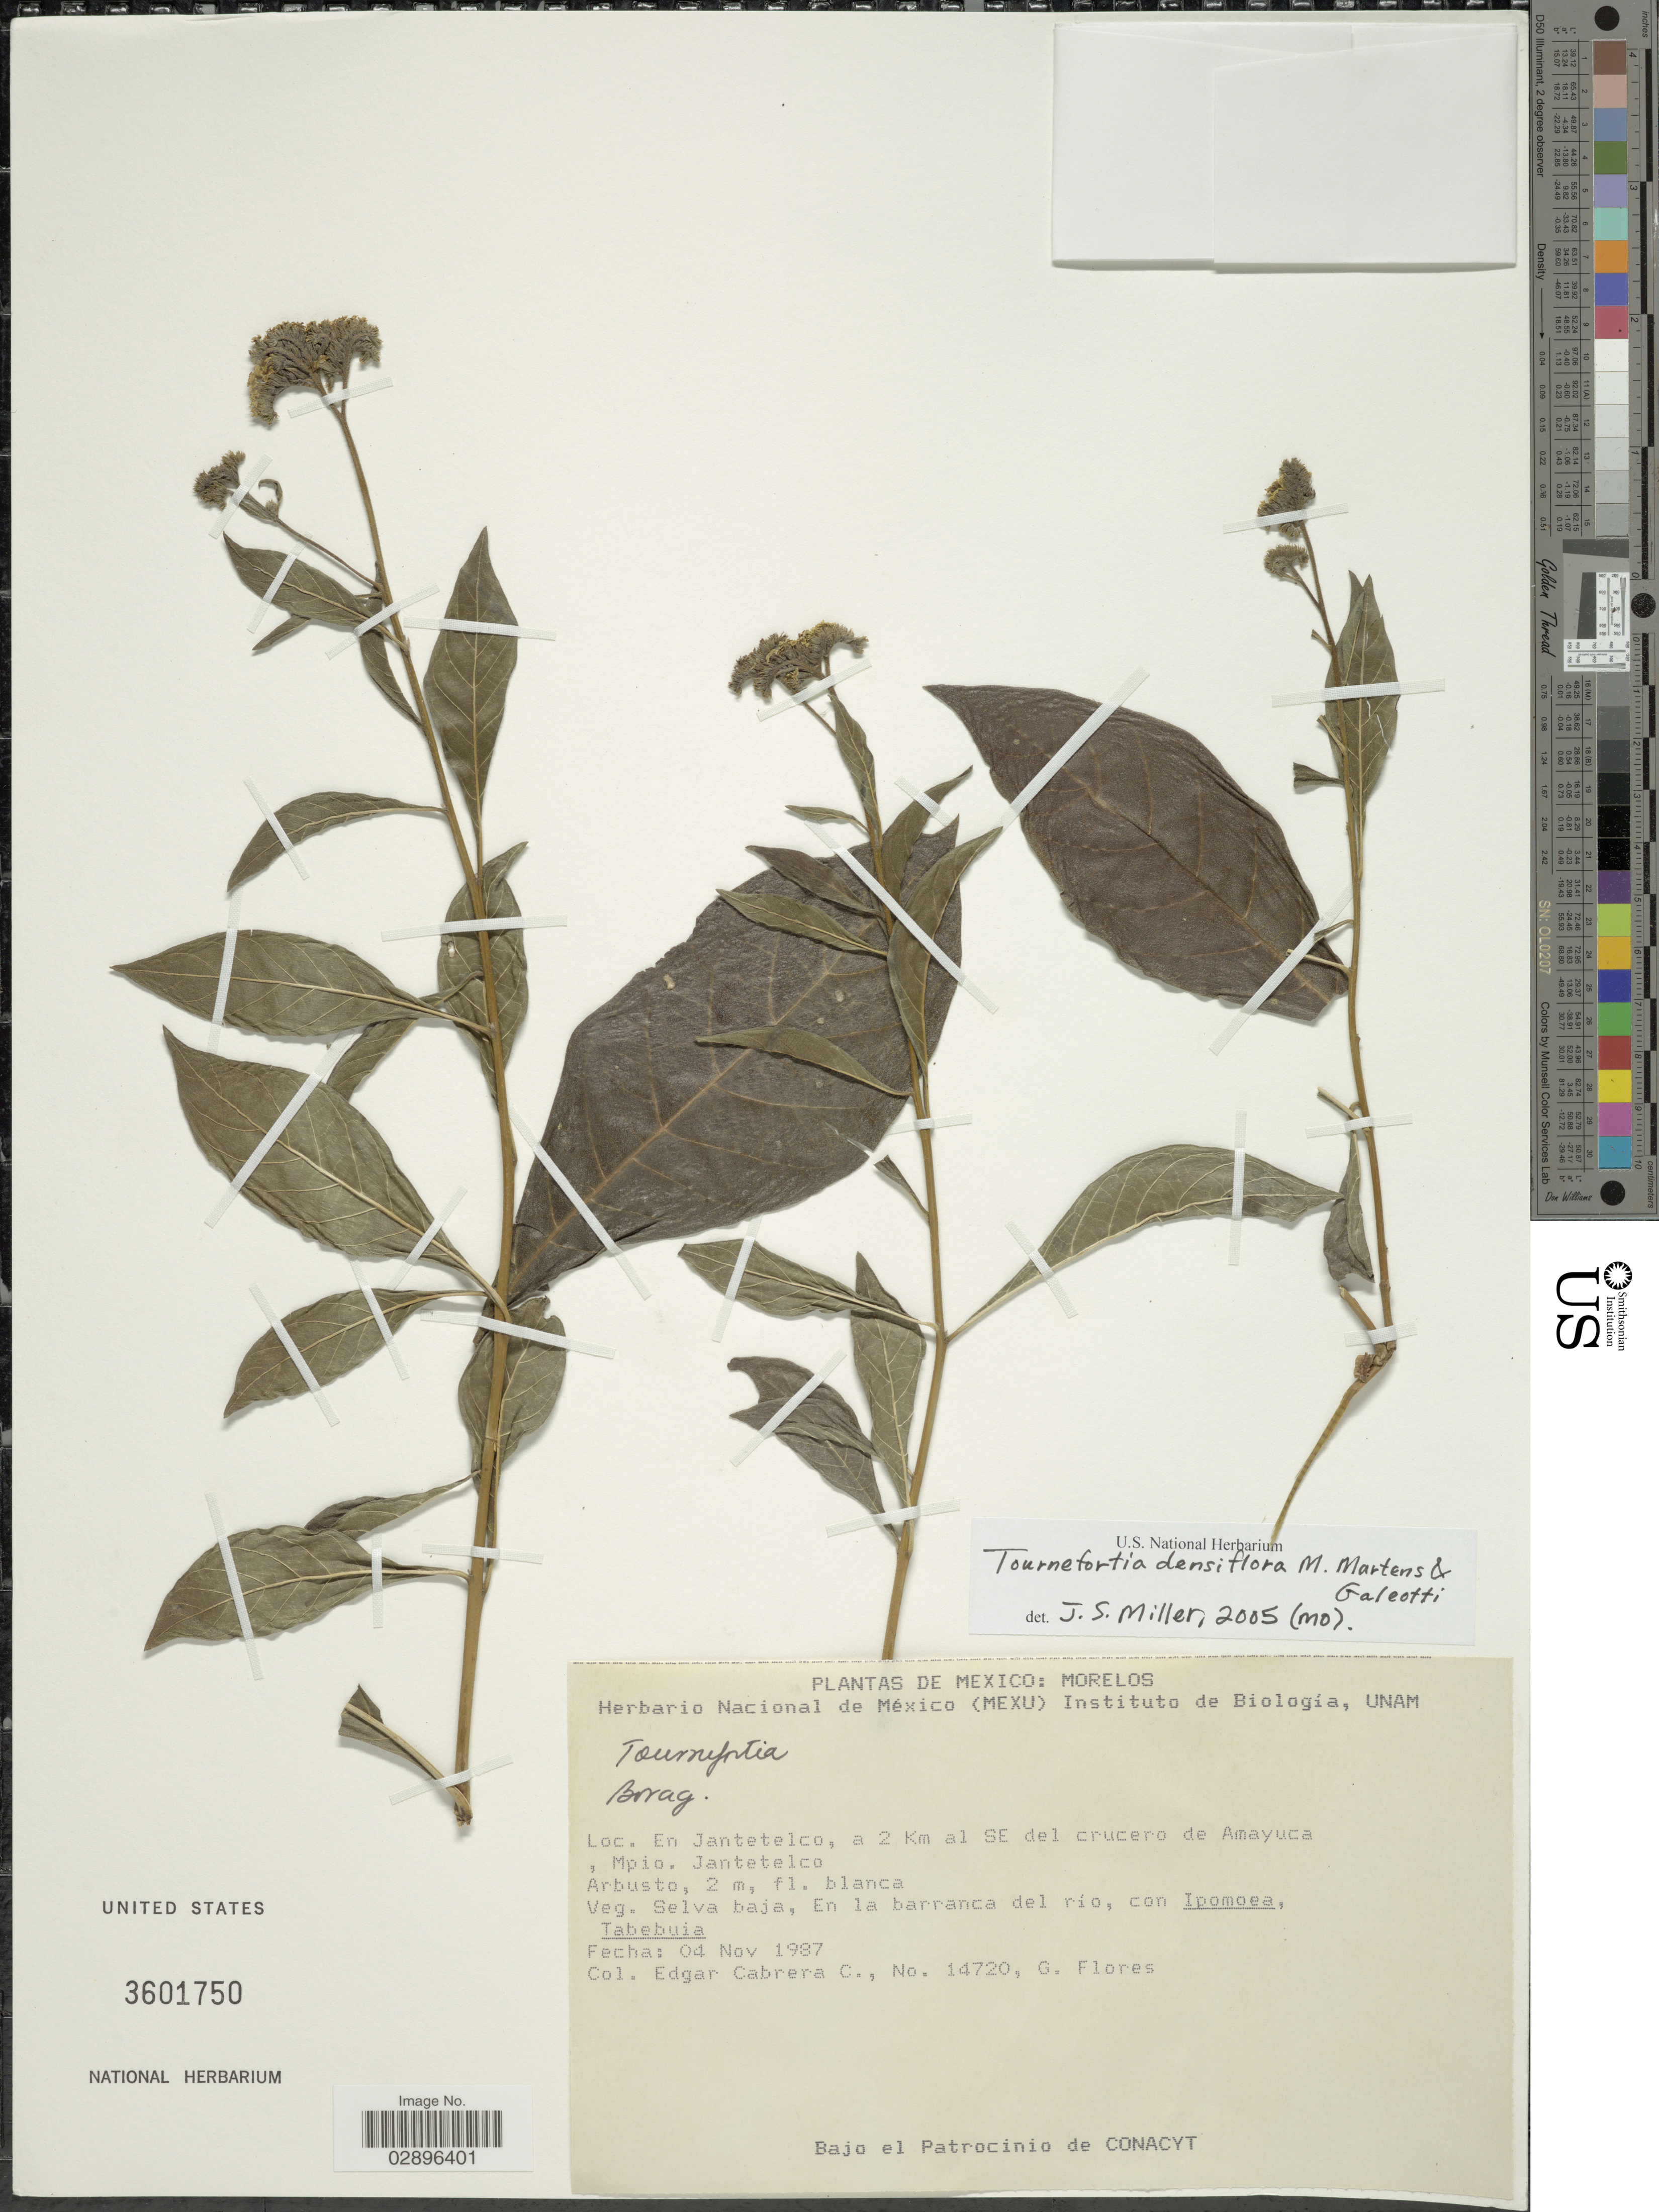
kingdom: Plantae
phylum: Tracheophyta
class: Magnoliopsida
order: Boraginales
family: Heliotropiaceae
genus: Tournefortia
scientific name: Tournefortia densiflora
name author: M. Martens & Galeotti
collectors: E. Cabrera C. & G. Flores F.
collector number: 14720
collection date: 1987-11-04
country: Mexico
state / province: Morelos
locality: En Jantetelco, a 2 Km al SE del crucero de Amayuca, Mpio. Jantetelco.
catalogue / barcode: US 3601750